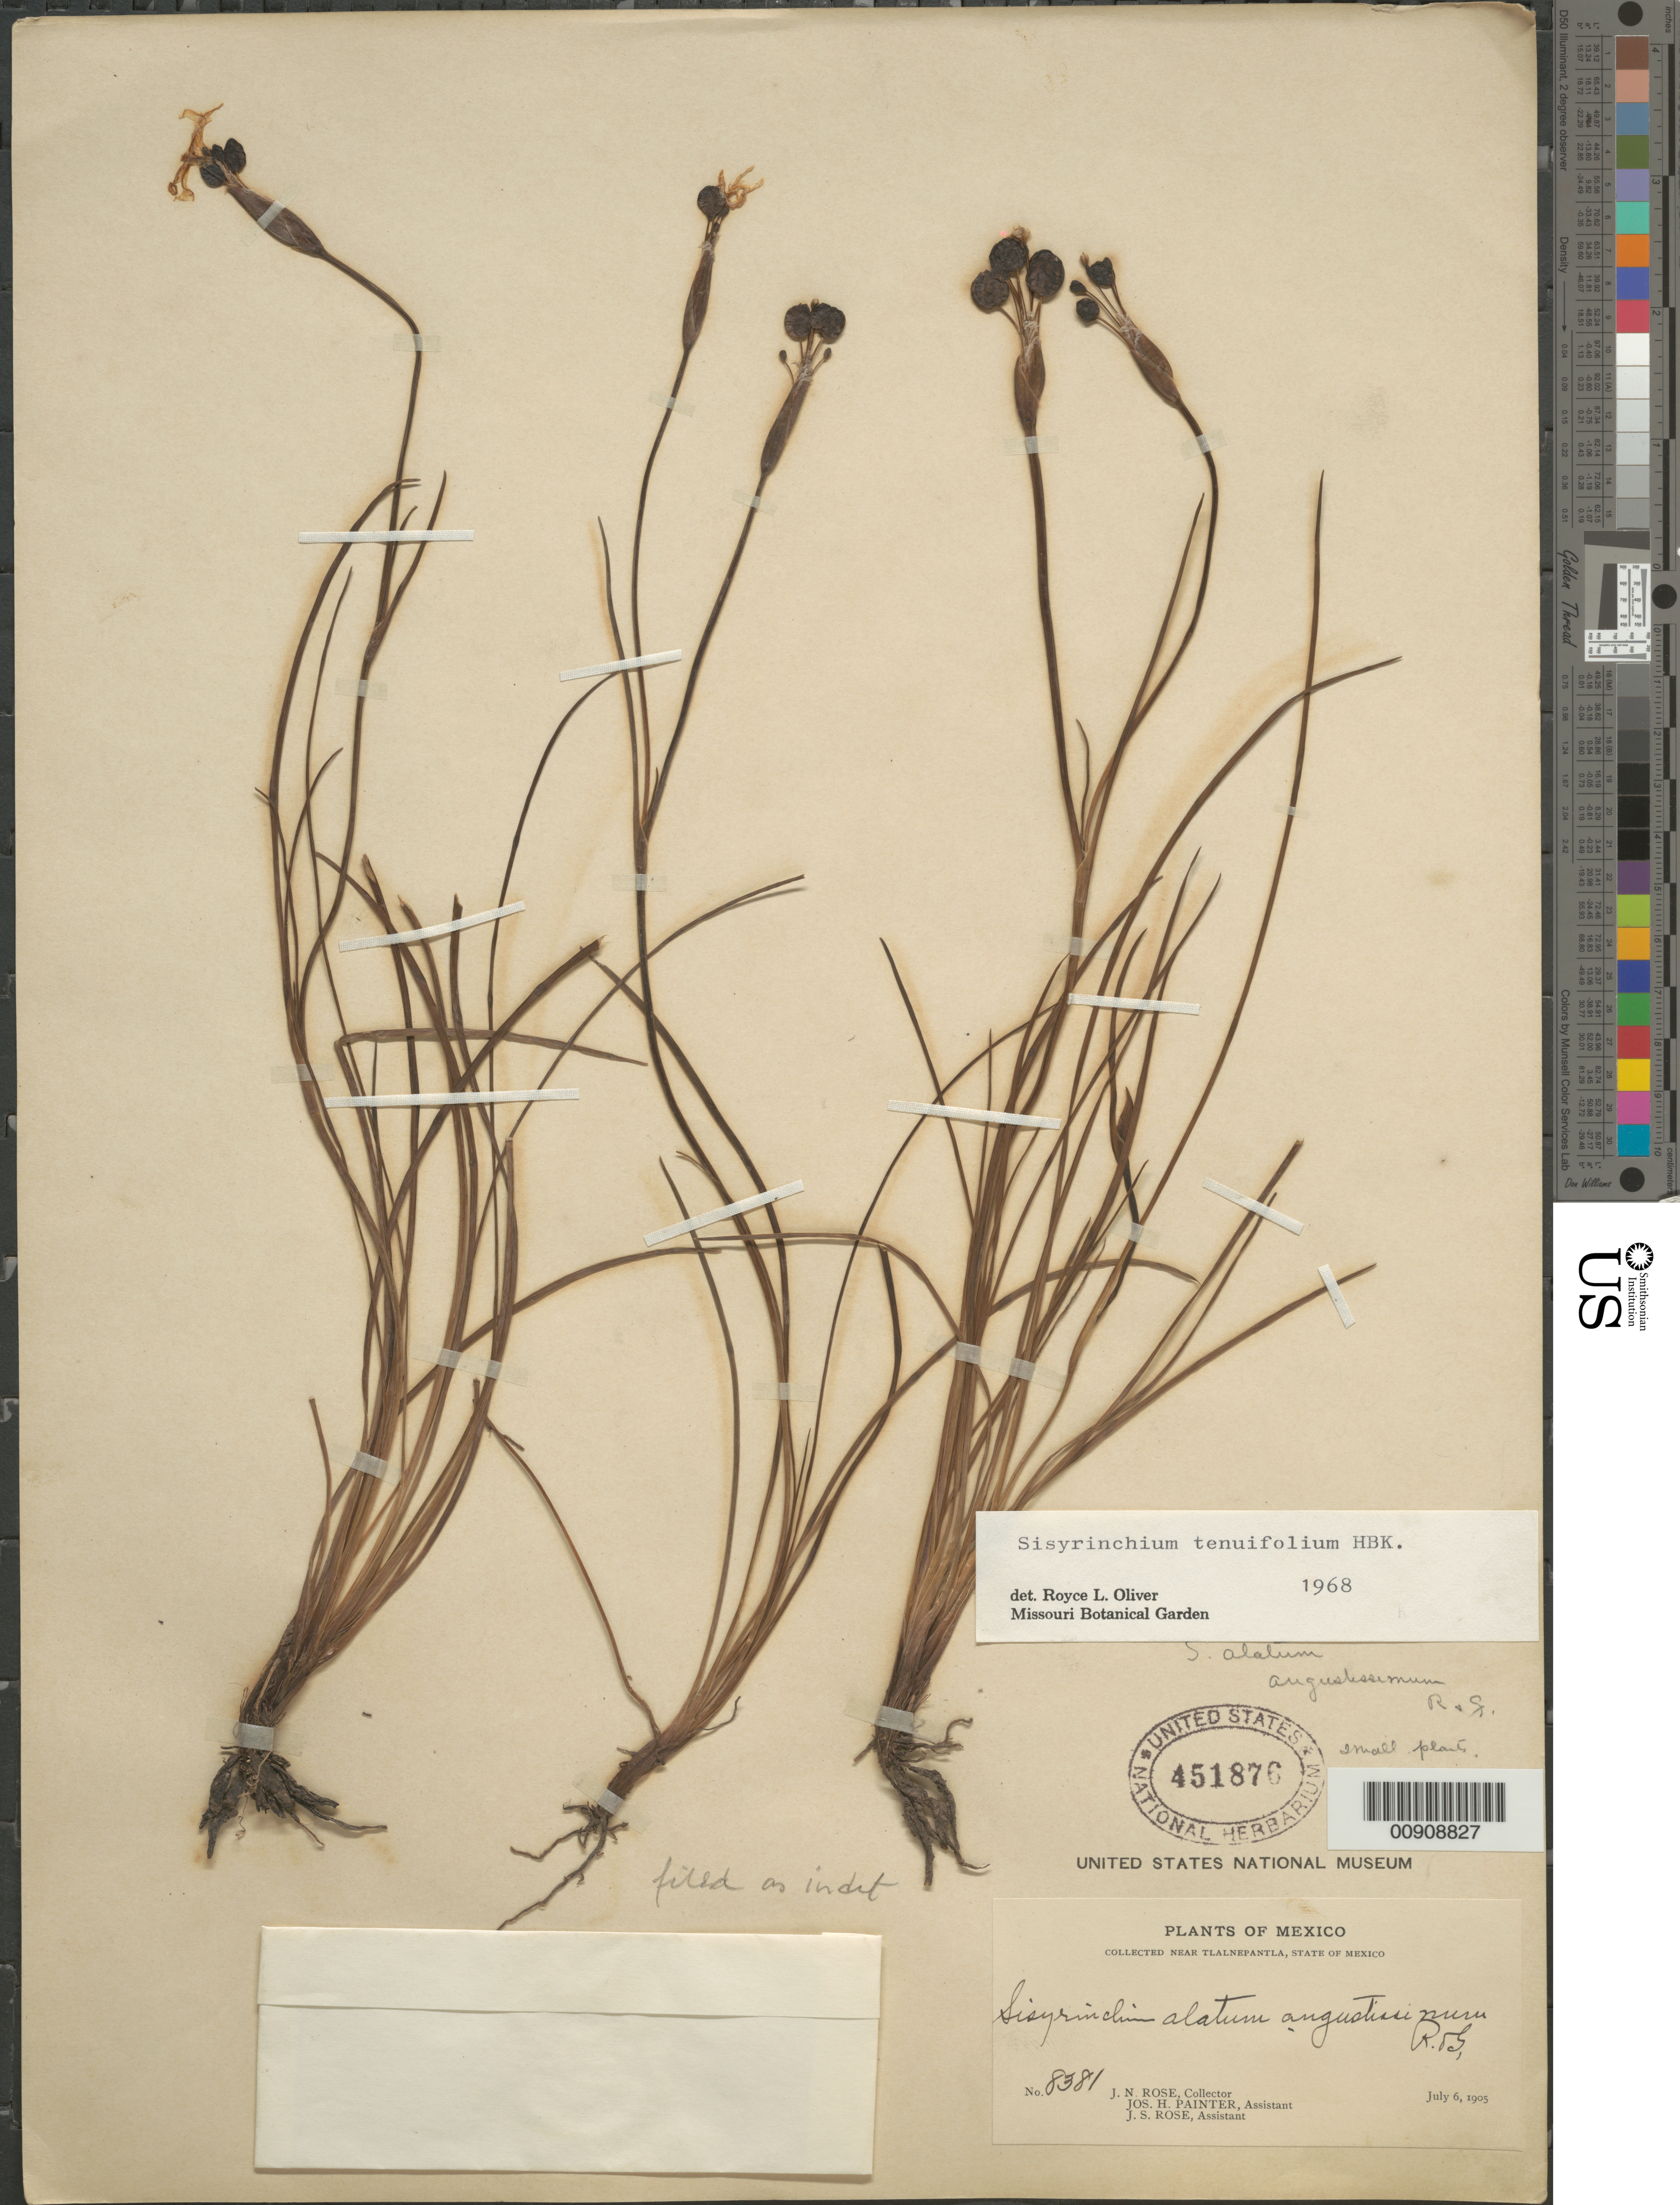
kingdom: Plantae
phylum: Tracheophyta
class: Liliopsida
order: Asparagales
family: Iridaceae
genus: Sisyrinchium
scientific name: Sisyrinchium sp.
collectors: J. N. Rose, J. H. Painter & J. S. Rose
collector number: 8381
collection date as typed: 06 Jul 1905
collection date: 1905-07-06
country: Mexico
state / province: México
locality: Near Tlalnepantla, State of México.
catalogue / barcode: US 451876